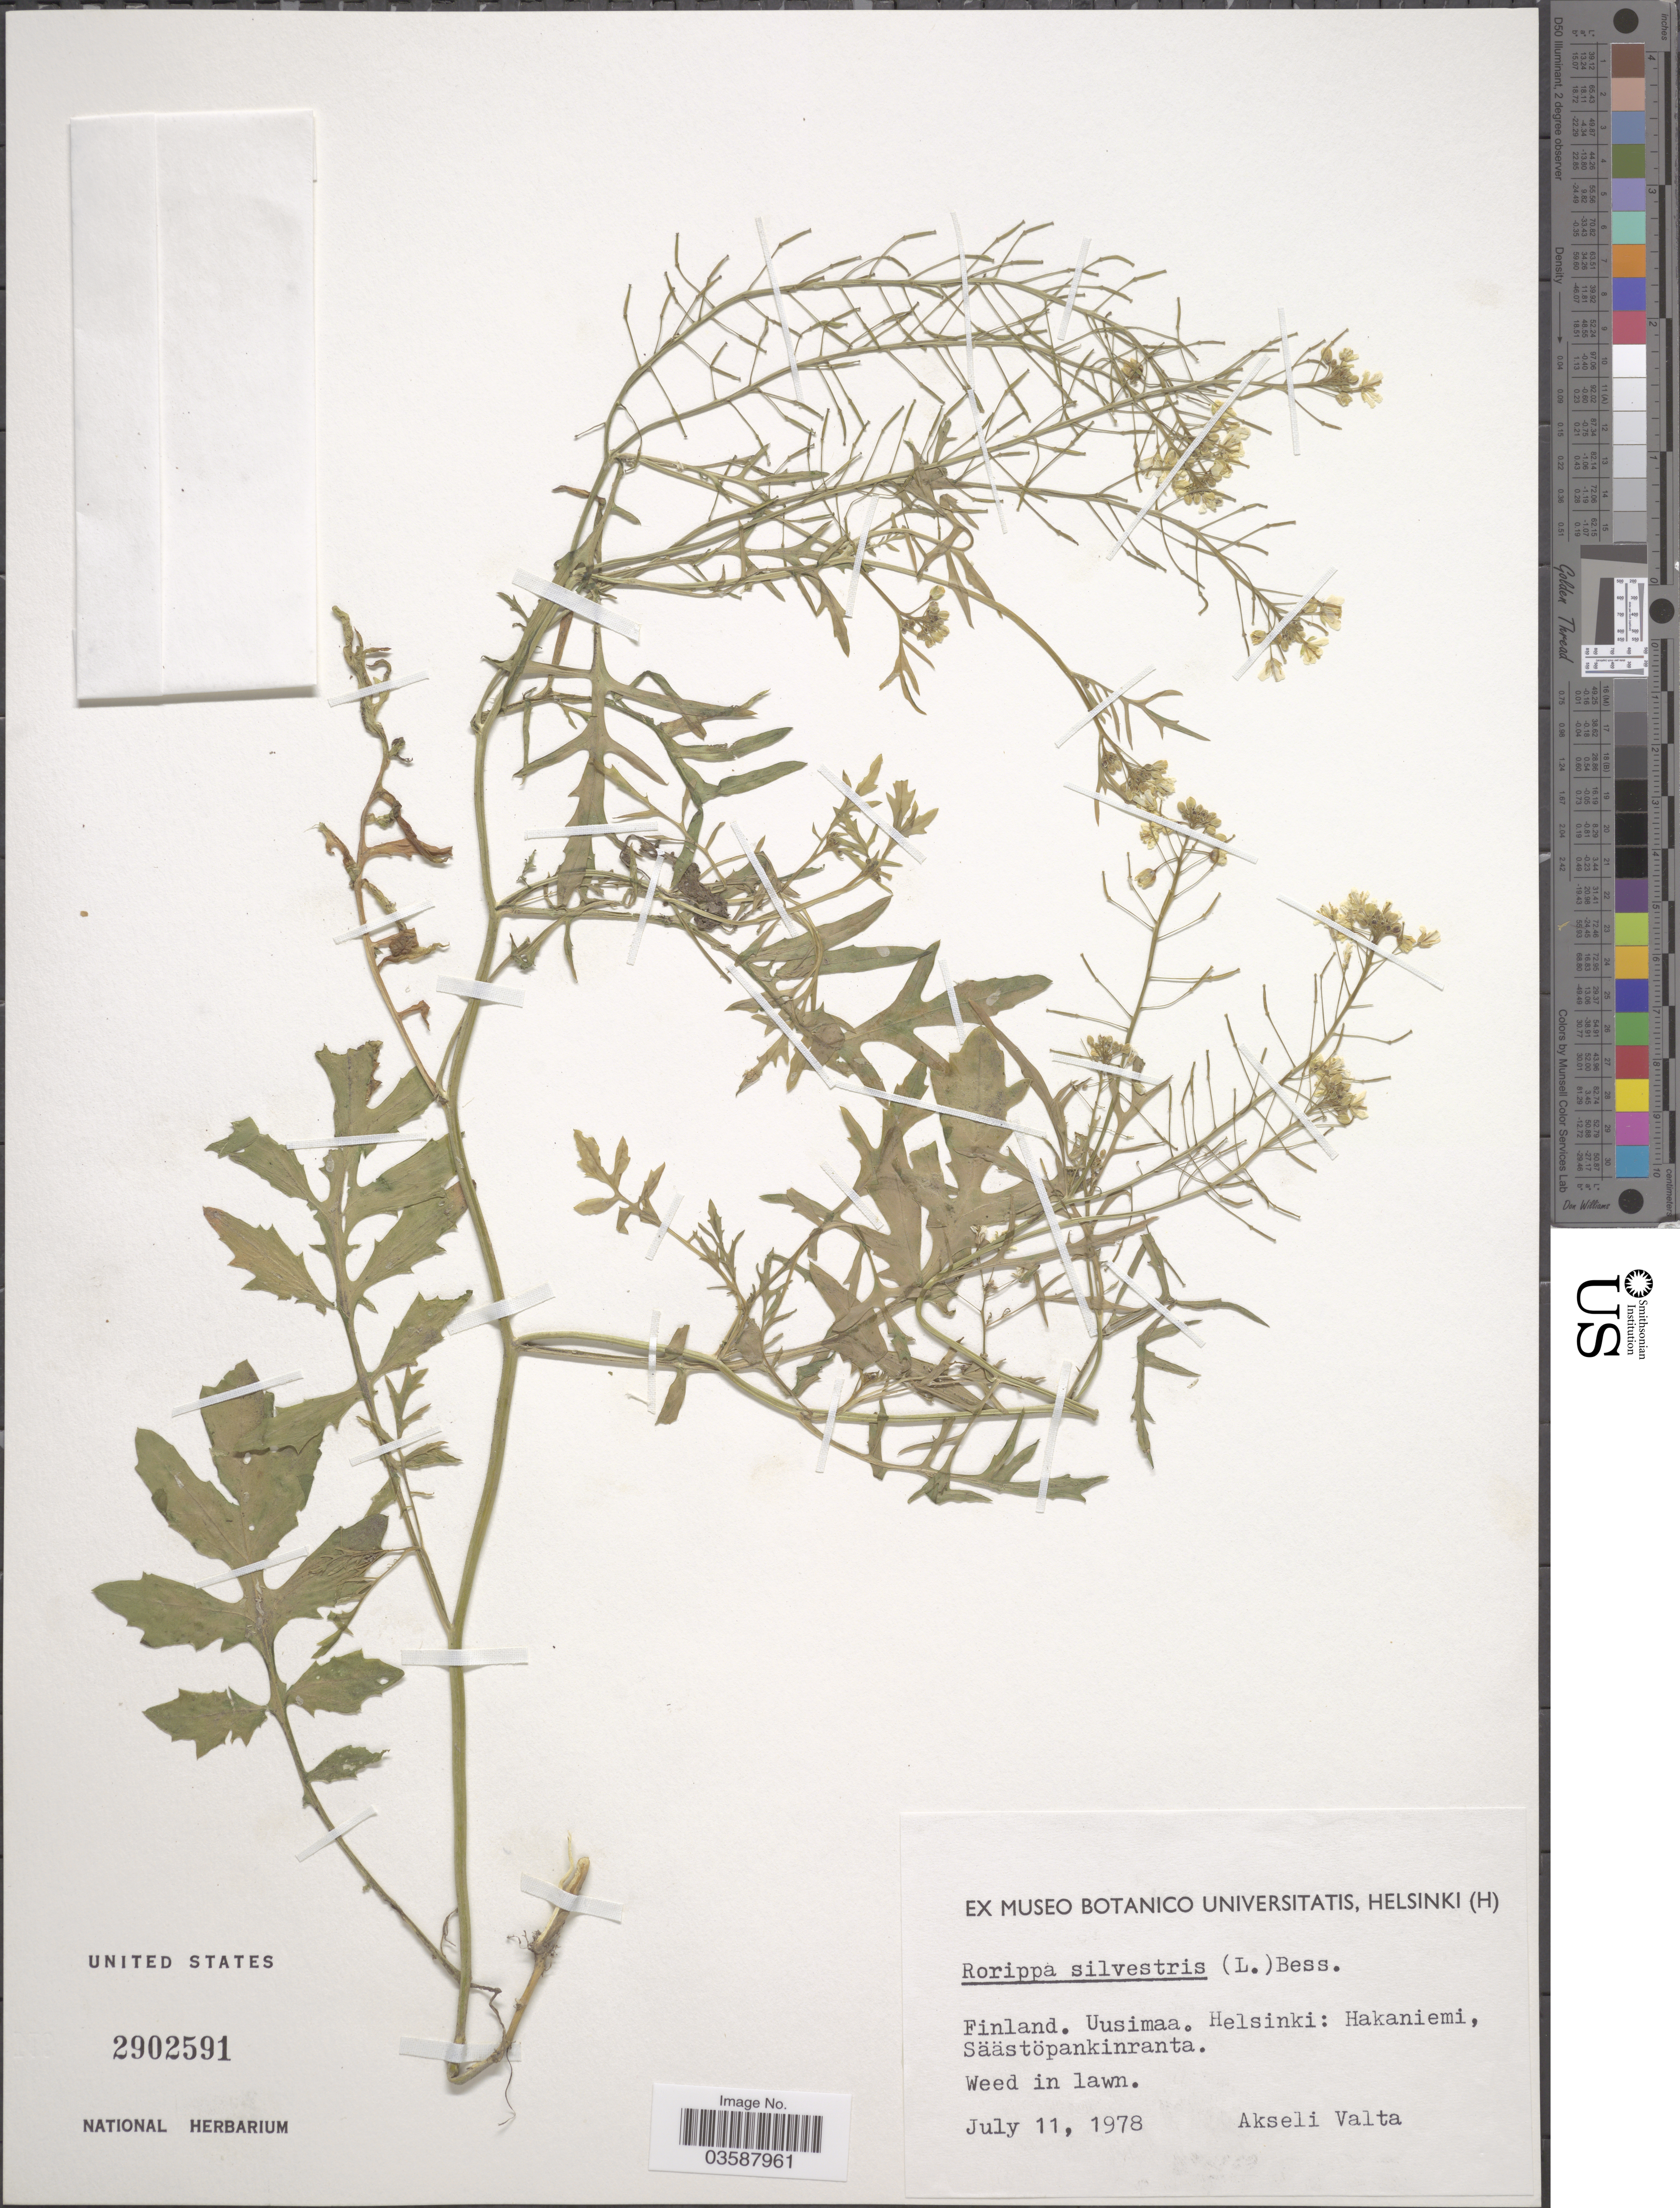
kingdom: Plantae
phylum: Tracheophyta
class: Magnoliopsida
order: Brassicales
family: Brassicaceae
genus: Rorippa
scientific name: Rorippa sylvestris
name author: (L.) Besser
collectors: A. Valta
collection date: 1978-07-11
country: Finland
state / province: Uusimaa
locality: Helsinki: Hakaniemi, Säästöpankinranta.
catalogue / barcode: US 2902591